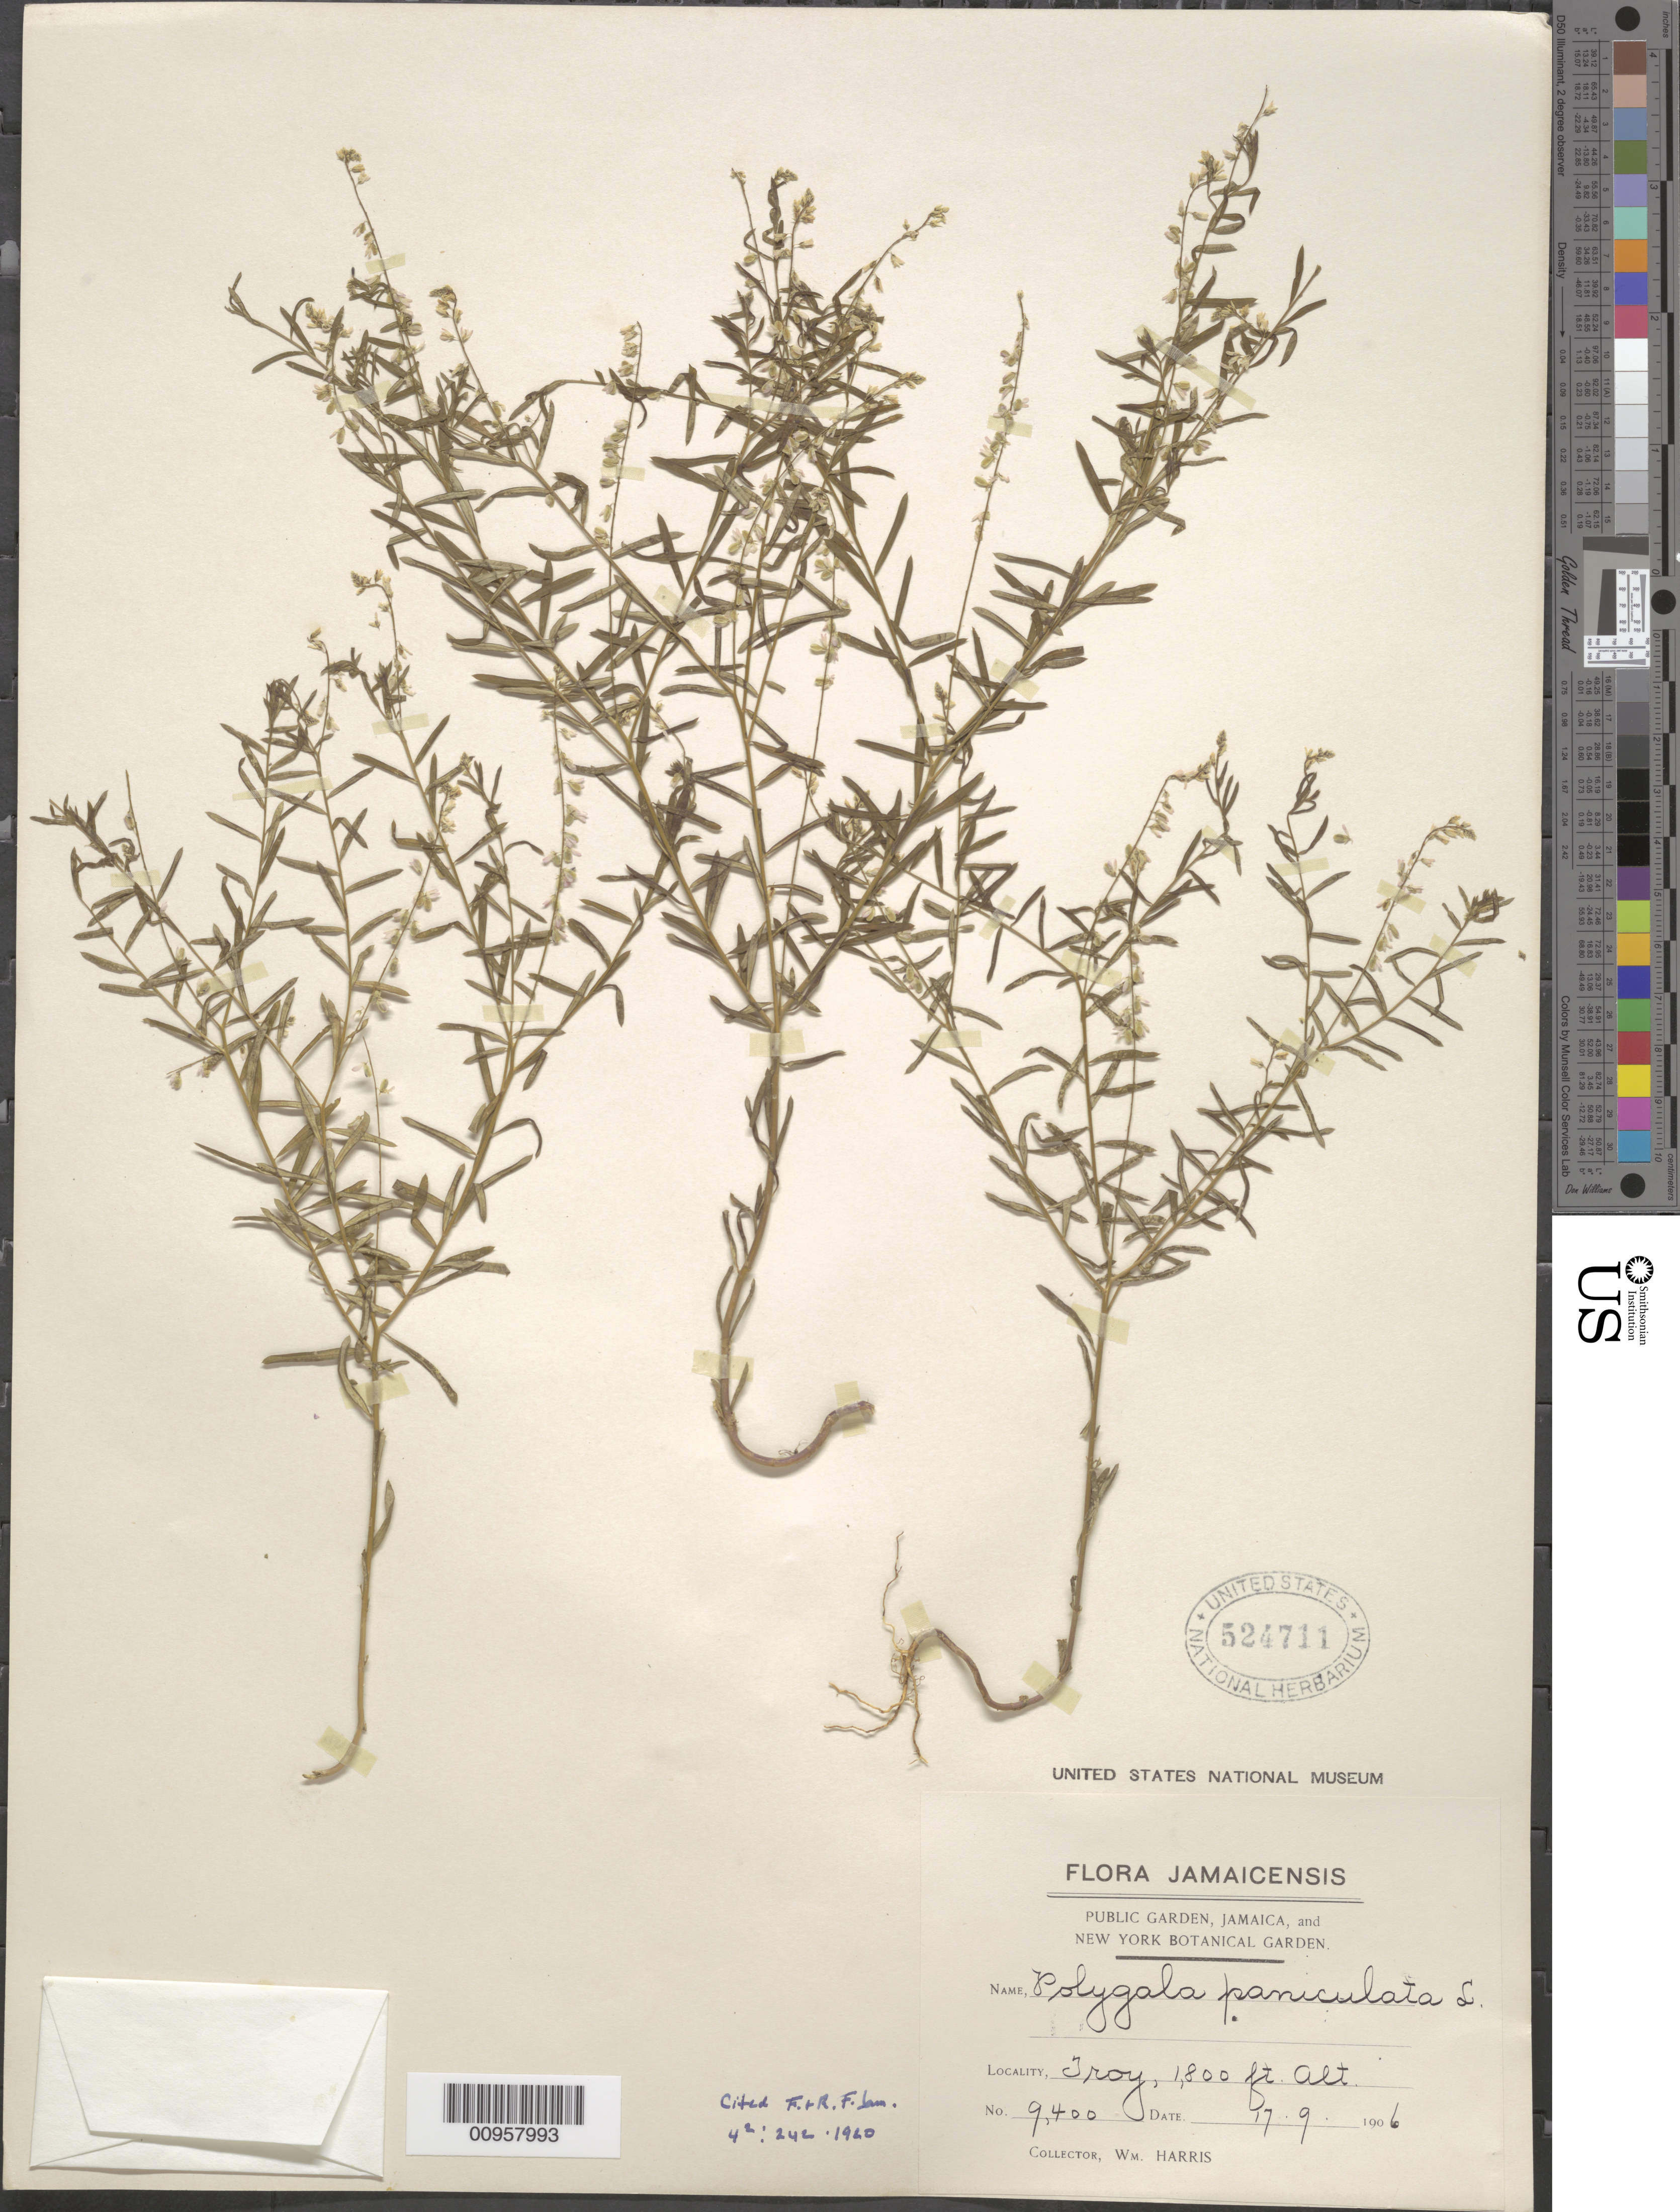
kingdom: Plantae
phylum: Tracheophyta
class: Magnoliopsida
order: Fabales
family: Polygalaceae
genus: Polygala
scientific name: Polygala paniculata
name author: L.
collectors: W. H. Harris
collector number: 9400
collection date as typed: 17 Sep 1906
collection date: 1906-09-17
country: Jamaica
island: Jamaica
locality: Troy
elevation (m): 549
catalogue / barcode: US 524711